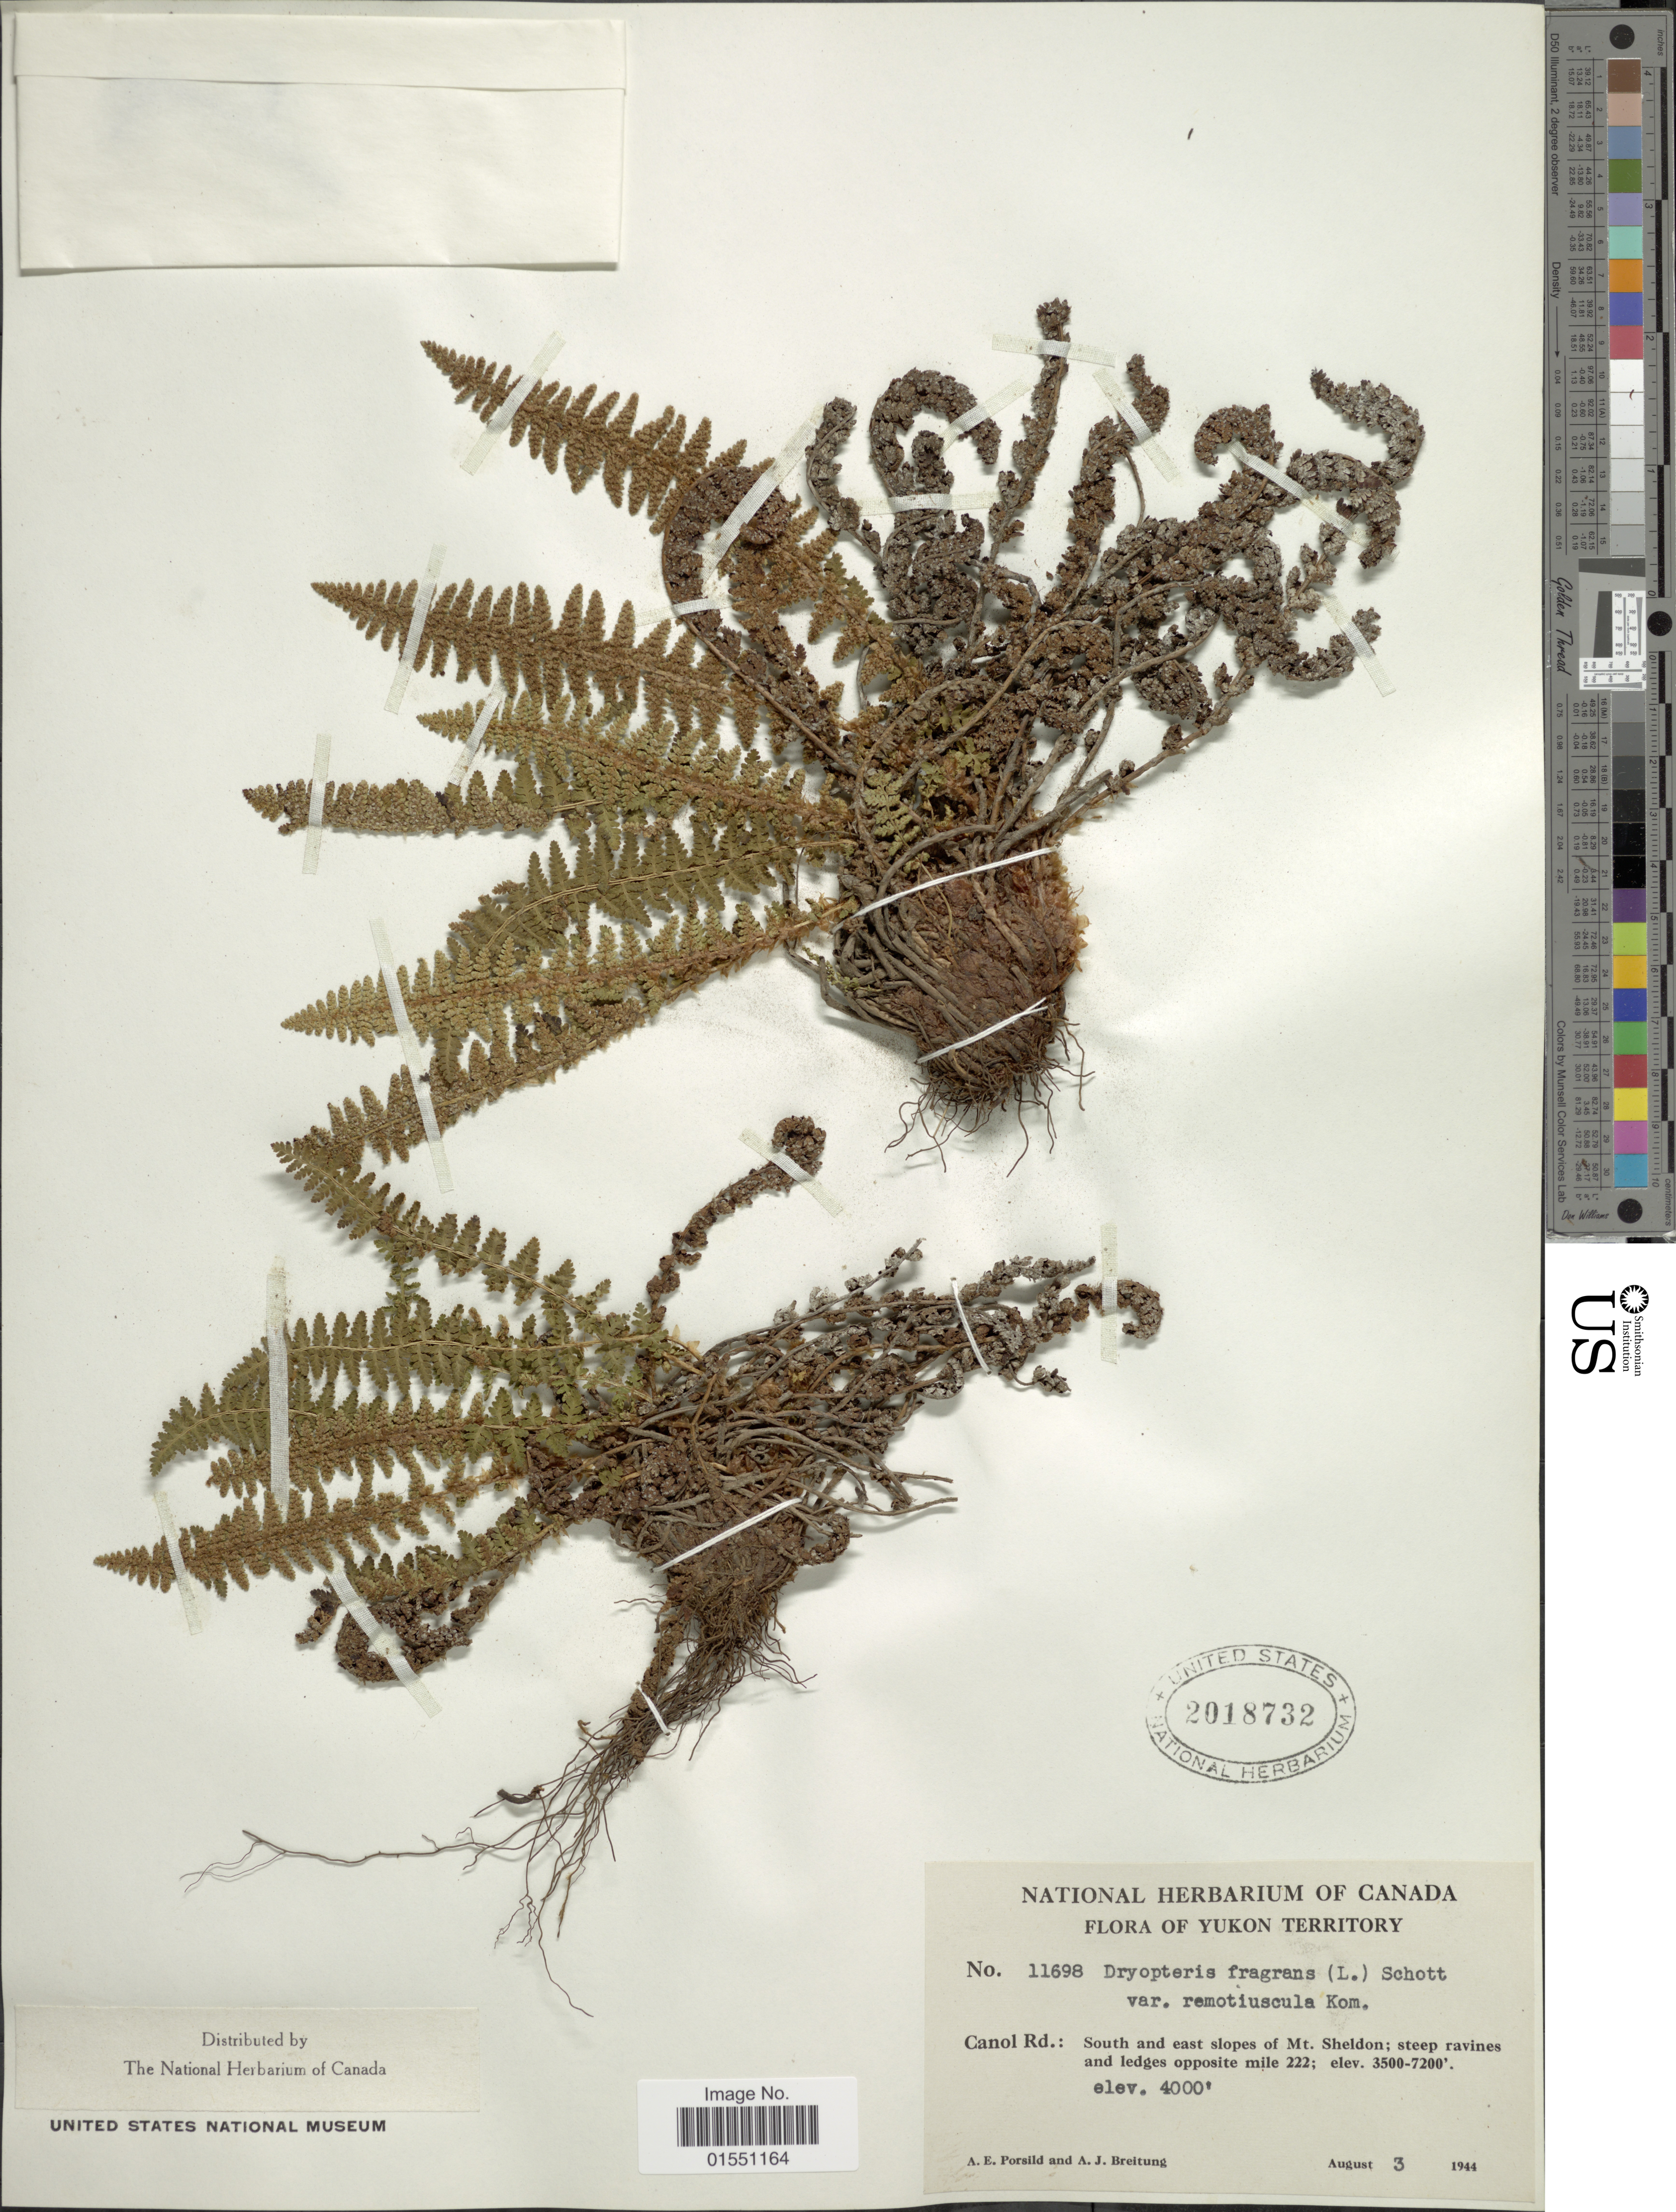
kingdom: Plantae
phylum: Tracheophyta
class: Polypodiopsida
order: Polypodiales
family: Dryopteridaceae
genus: Dryopteris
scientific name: Dryopteris fragrans var. hookeriana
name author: A. Prince ex Weath.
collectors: A. E. Porsild & A. Breitung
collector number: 11698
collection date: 1944-08-03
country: Canada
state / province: Yukon Territory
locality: Canol Rd.: South and east slopes of Mt. Sheldon; steep ravines and ledges opposite mile 222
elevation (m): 1219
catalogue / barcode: US 2018732